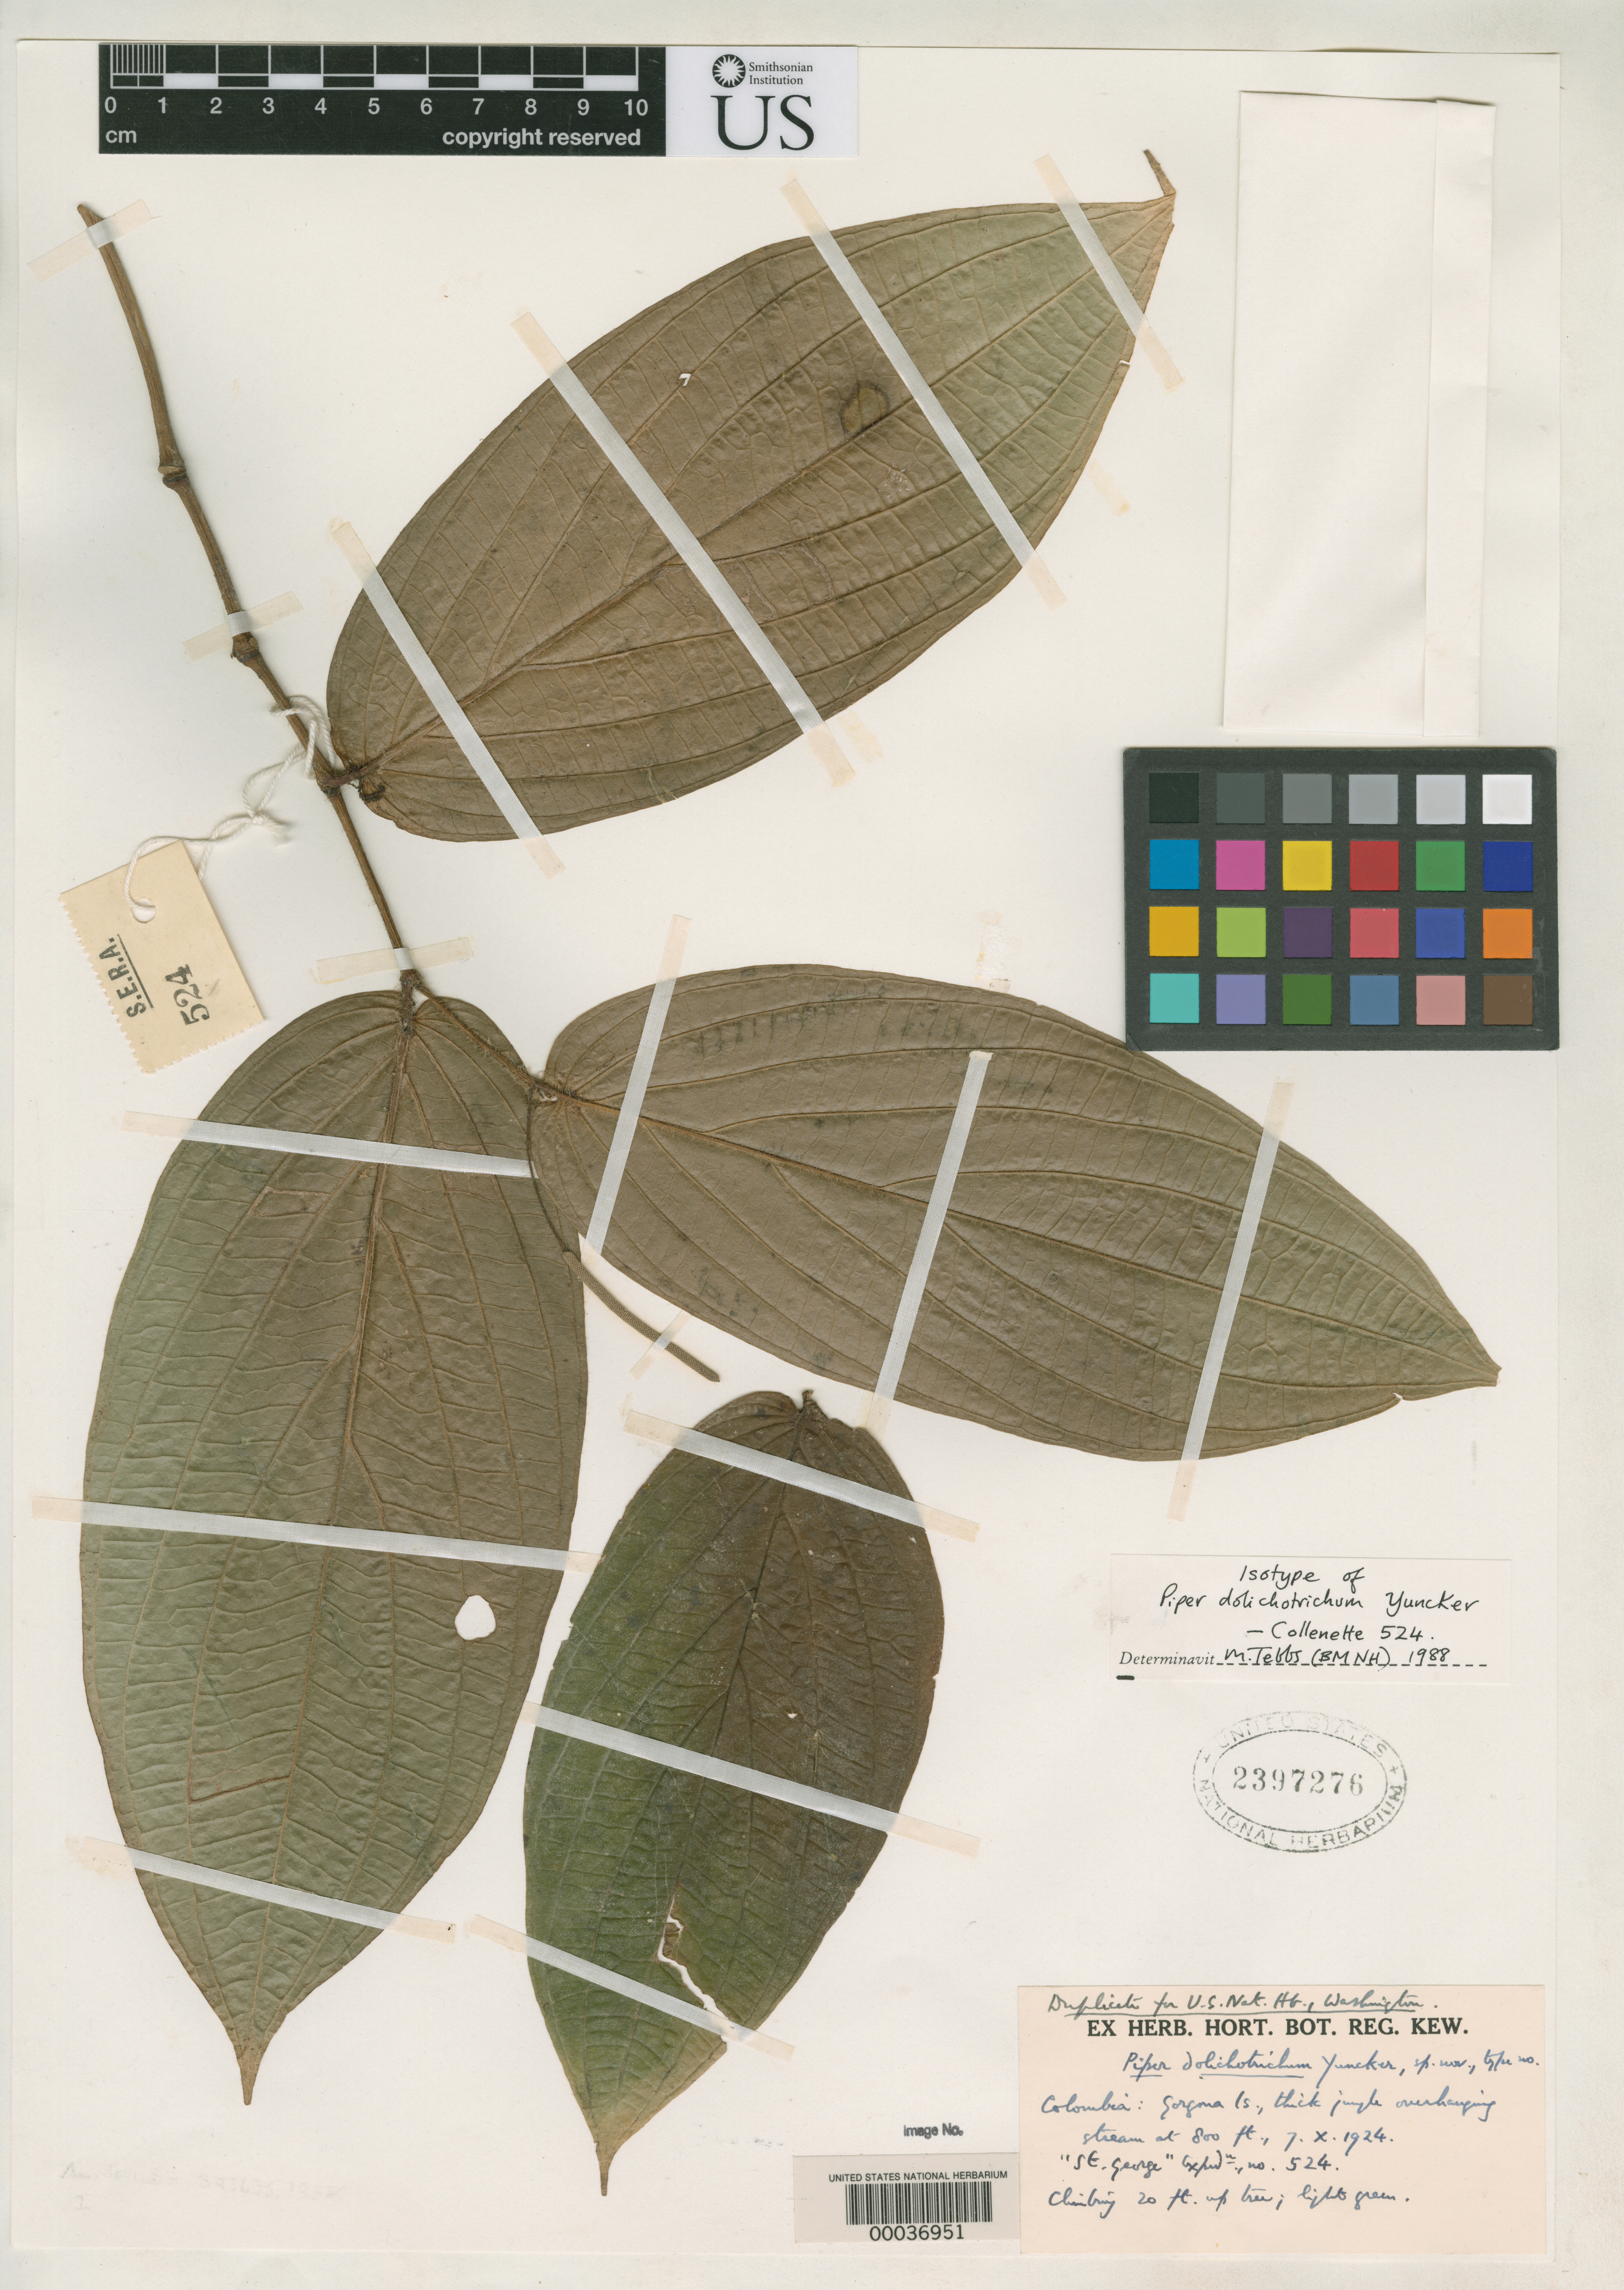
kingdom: Plantae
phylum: Tracheophyta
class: Magnoliopsida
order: Piperales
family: Piperaceae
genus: Piper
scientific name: Piper dolichotricum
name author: Yunck.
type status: Isotype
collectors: St. George Exped.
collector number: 524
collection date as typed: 07 Oct 1924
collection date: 1924-10-07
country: Colombia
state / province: Nariño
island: Gorgona Island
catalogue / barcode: US 2397276